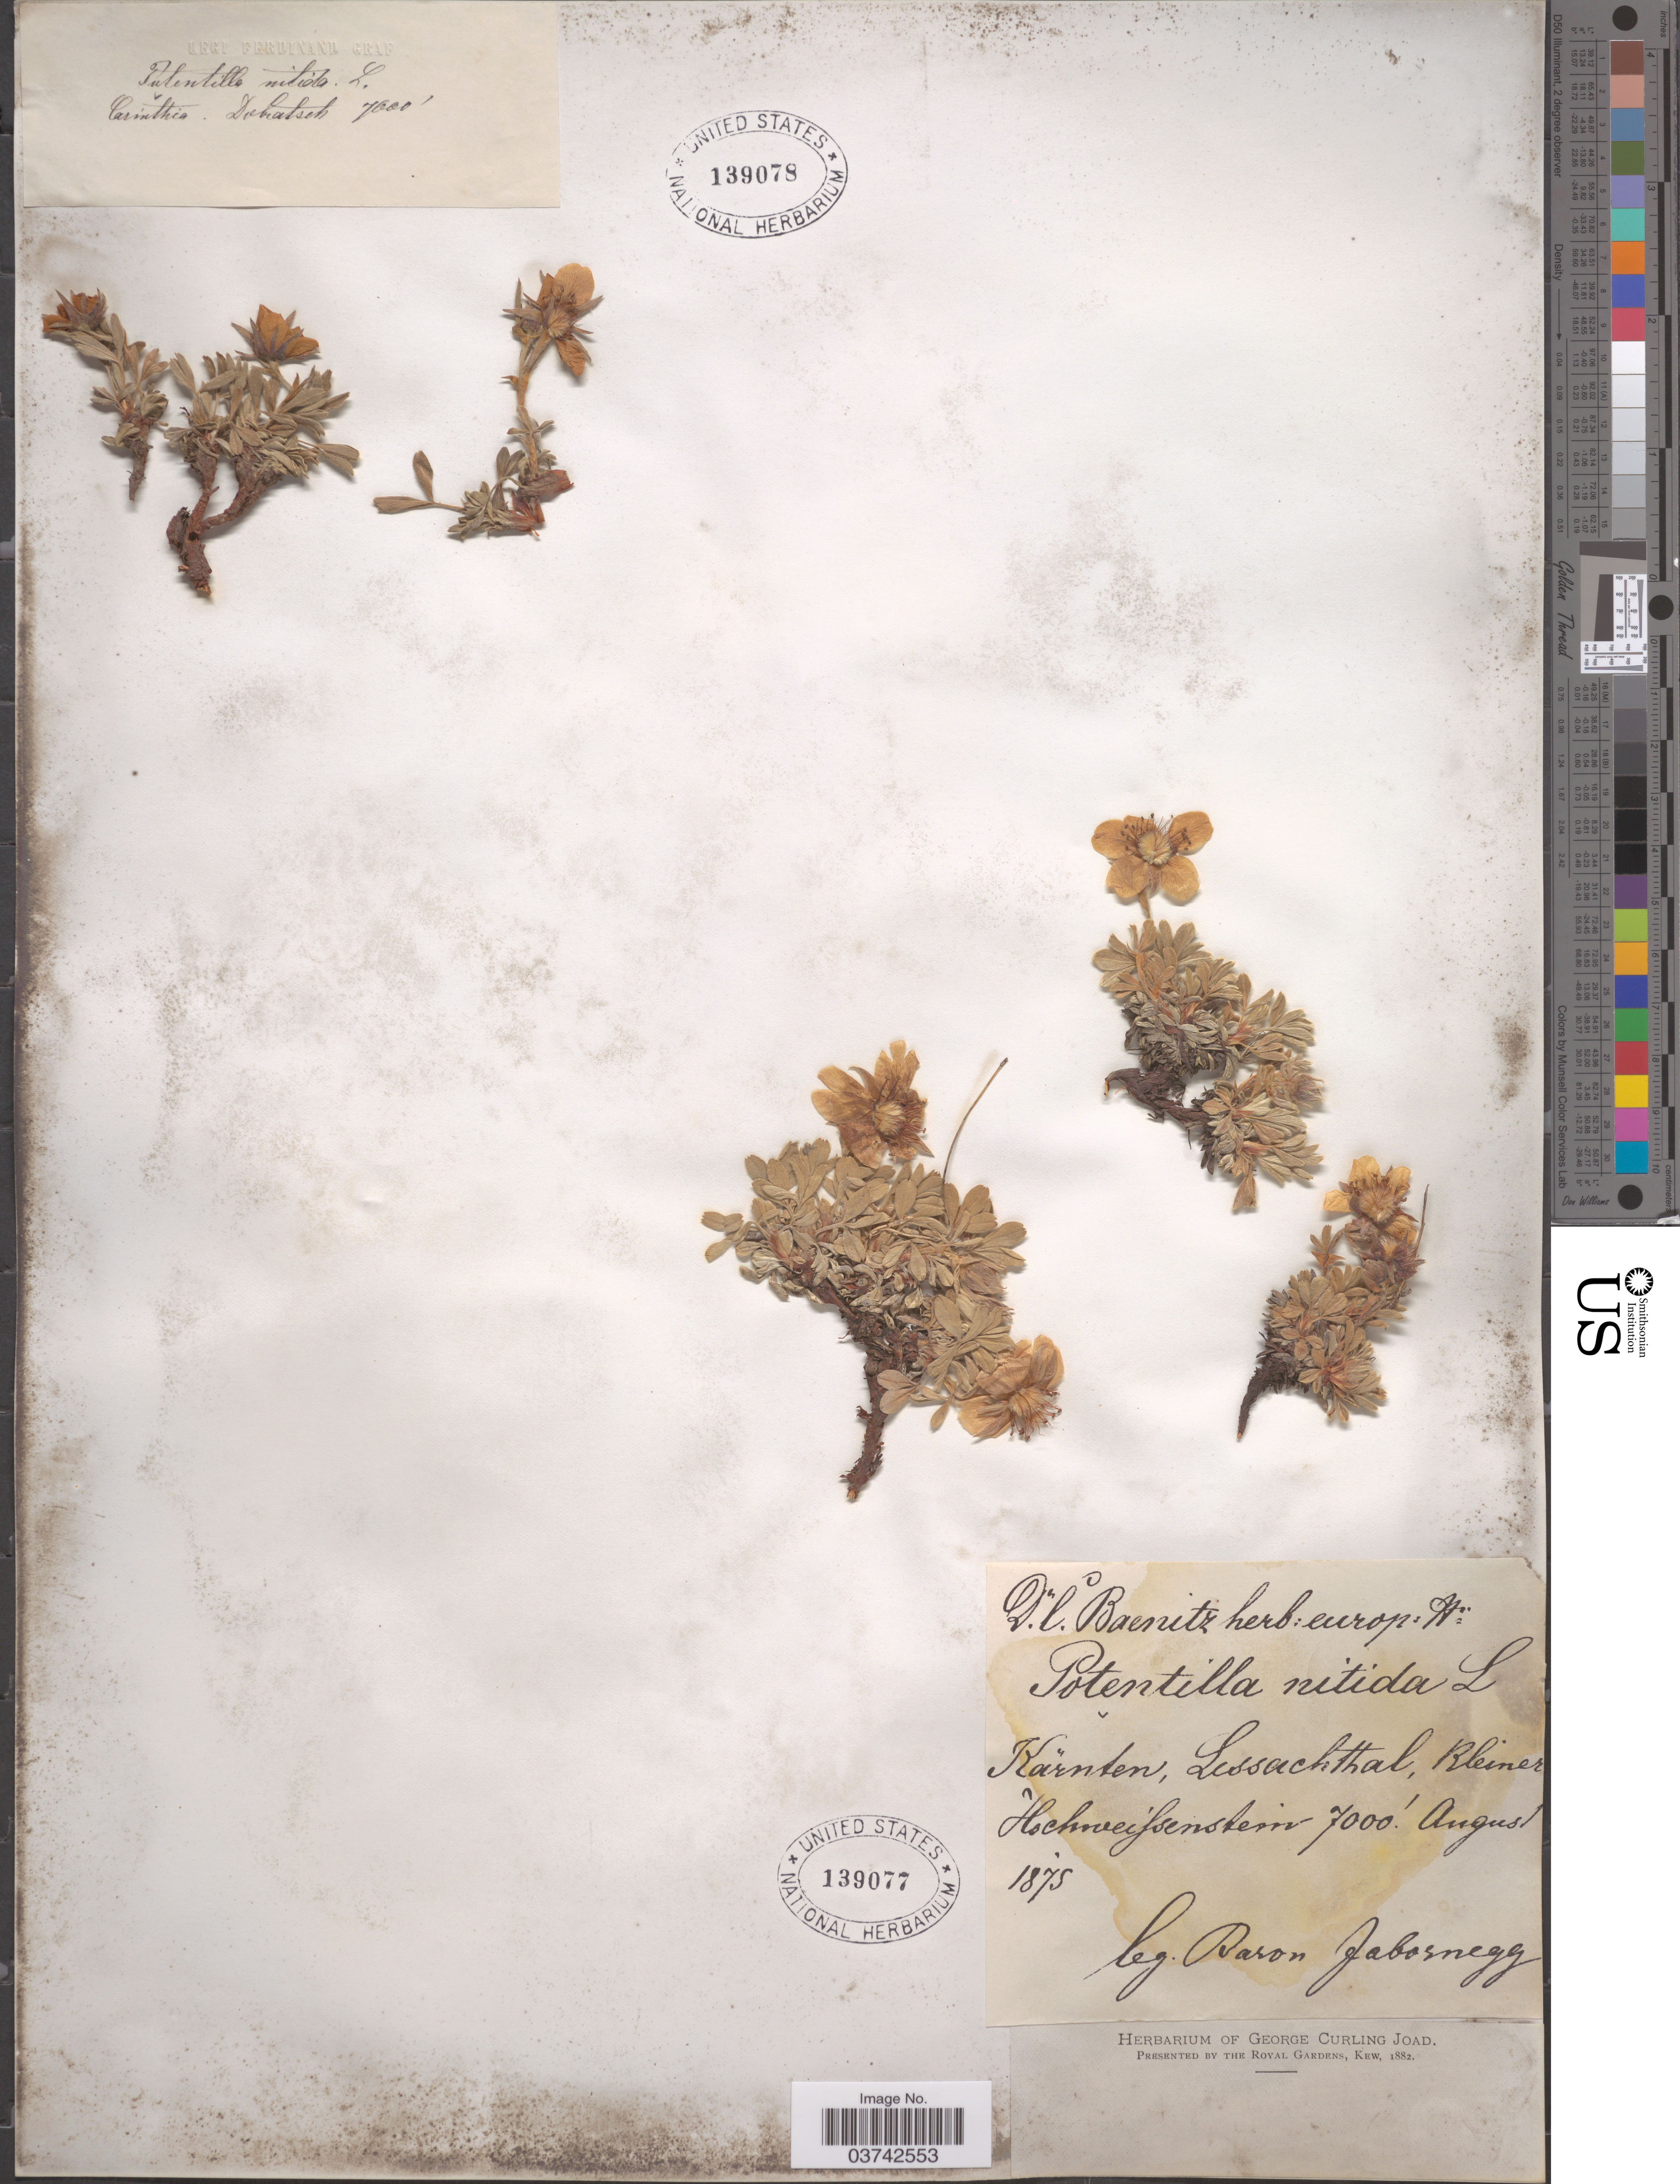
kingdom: Plantae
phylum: Tracheophyta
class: Magnoliopsida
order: Rosales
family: Rosaceae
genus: Potentilla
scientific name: Potentilla nitida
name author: L.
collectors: Jabornegg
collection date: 1875-08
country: Austria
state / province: Karnten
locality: Kärnten, Lessachthal, Kleiner Hochweissenstein.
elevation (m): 2134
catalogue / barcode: US 139077-2